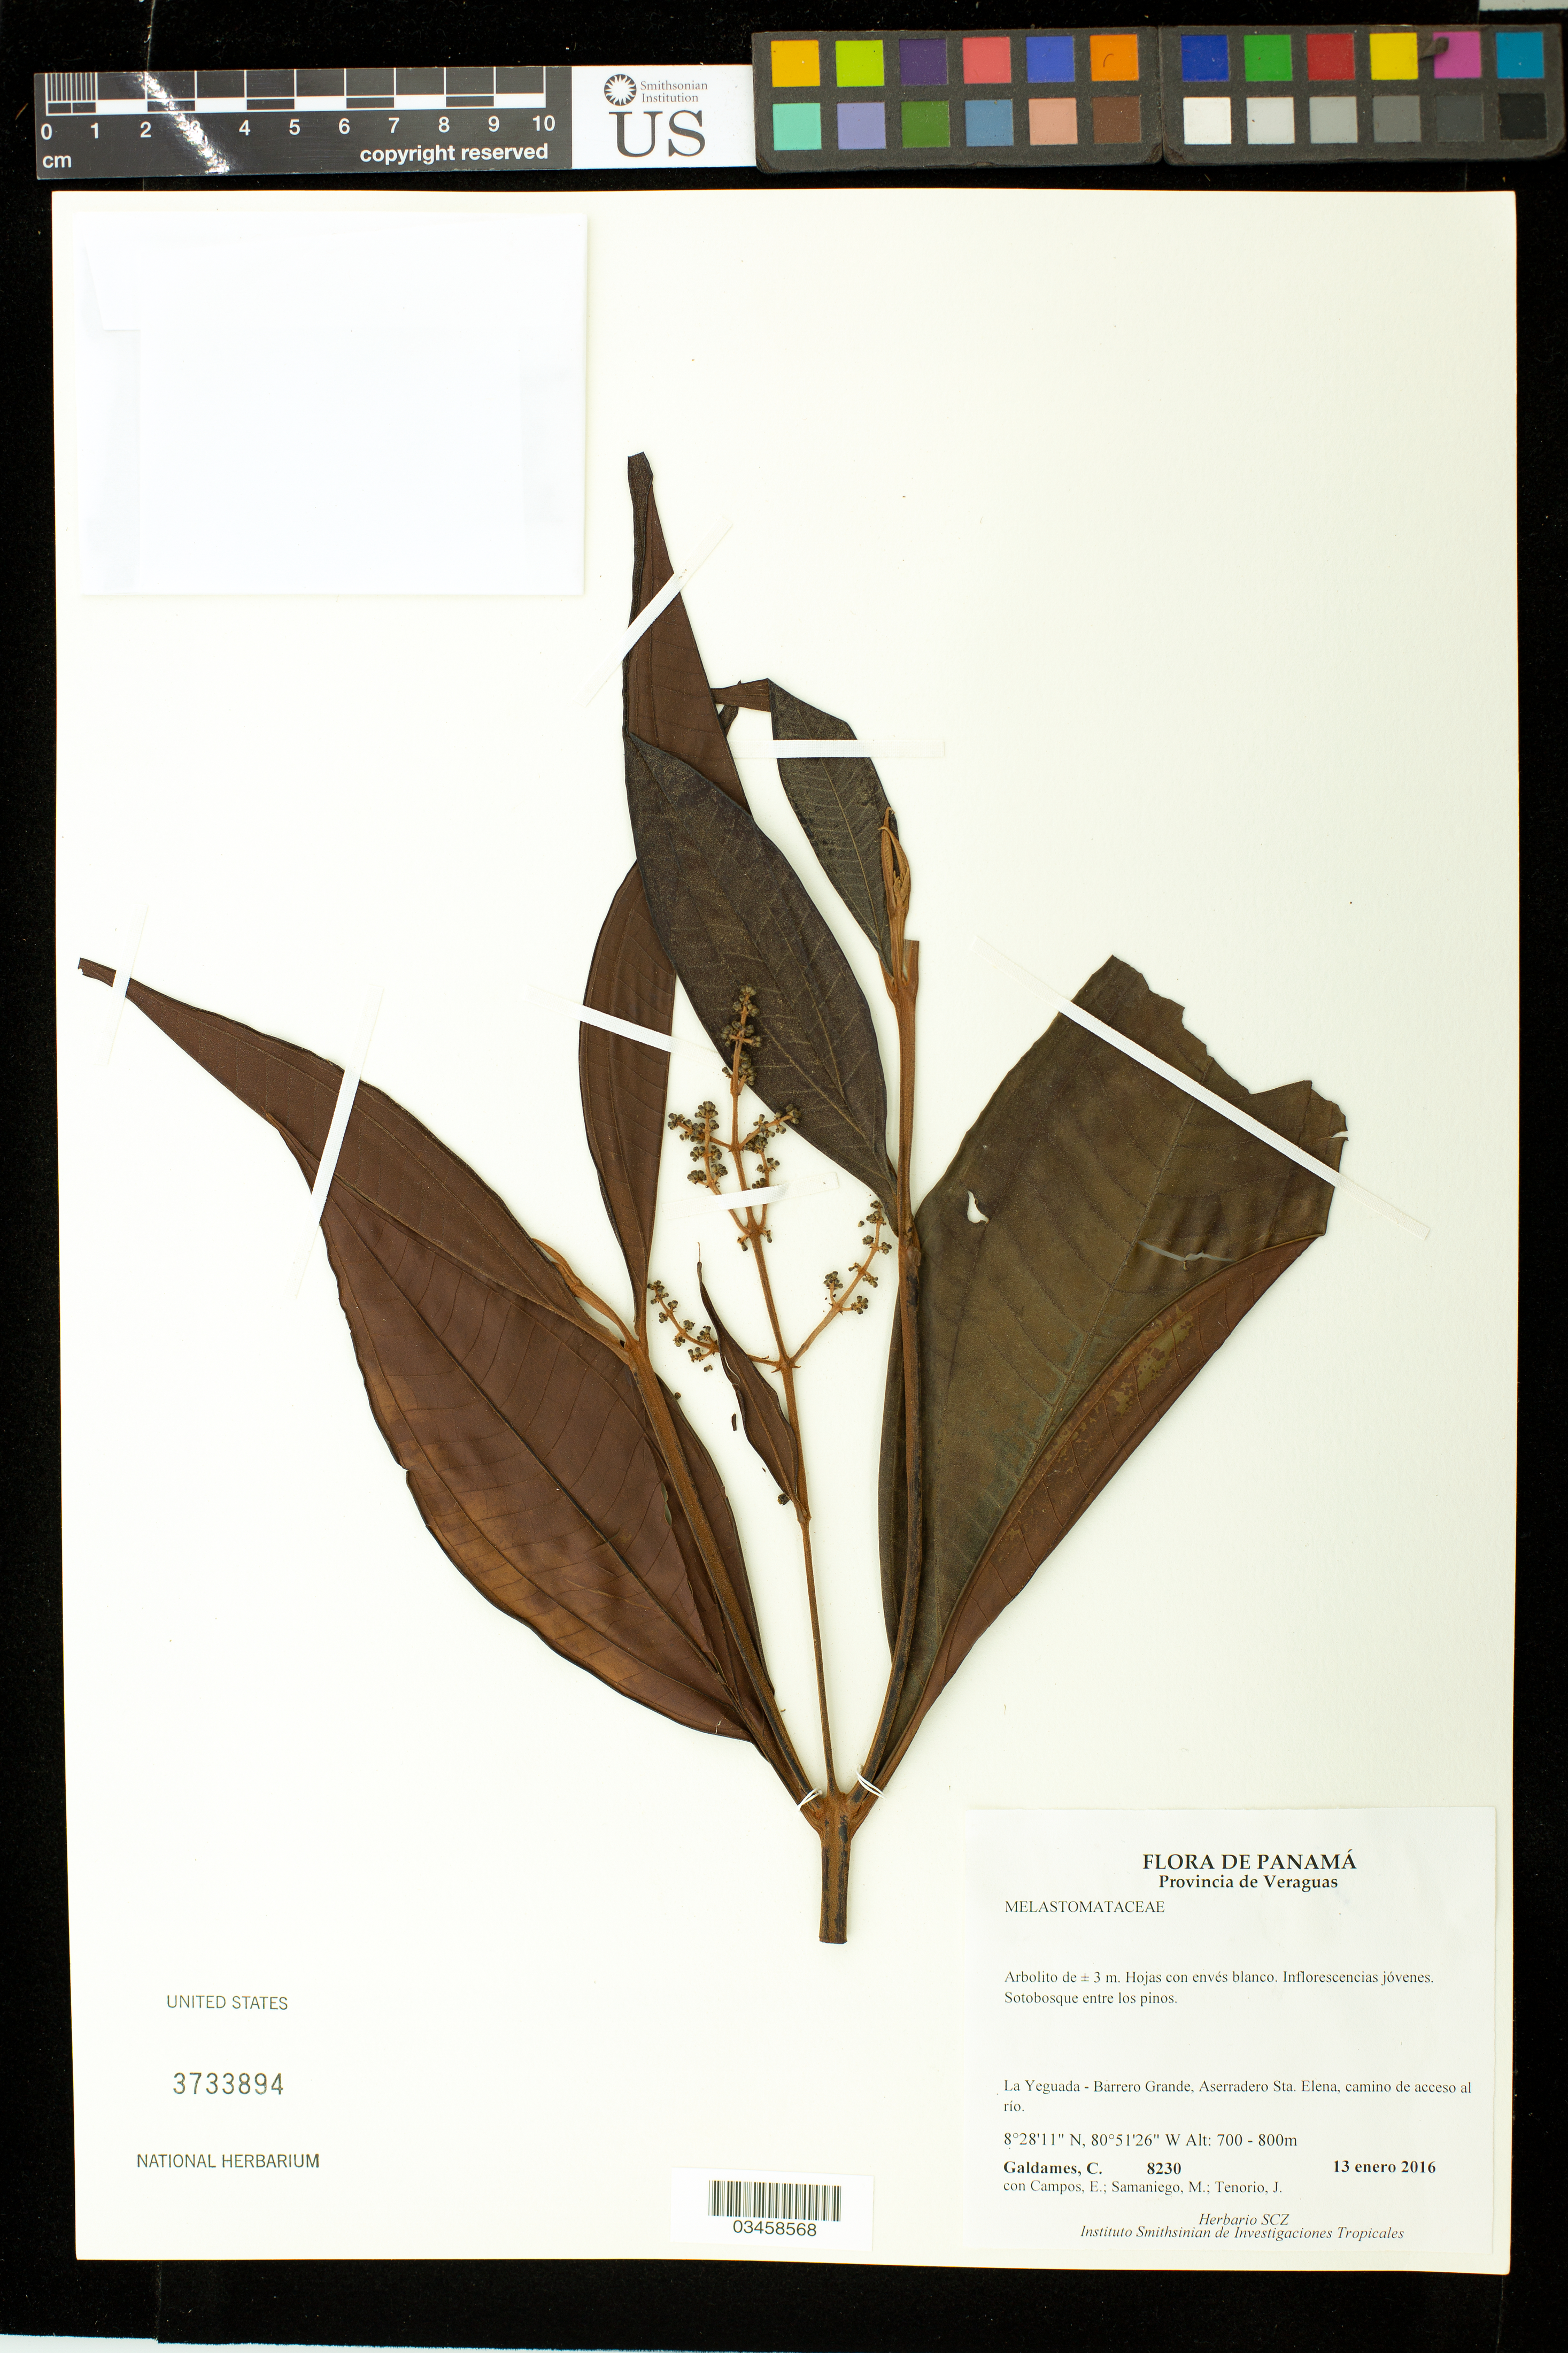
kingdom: Plantae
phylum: Tracheophyta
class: Magnoliopsida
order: Myrtales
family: Melastomataceae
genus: Miconia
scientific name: Miconia sp.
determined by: Michelangeli, F. A.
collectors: C. Galdames, E. Campos, M. Samaniego & J. Tenorio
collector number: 8230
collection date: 2016-01-13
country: Panama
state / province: Veraguas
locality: La Yeguada - Barrero Grande, Aserradero St. Elena.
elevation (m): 700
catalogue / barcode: US 3733894